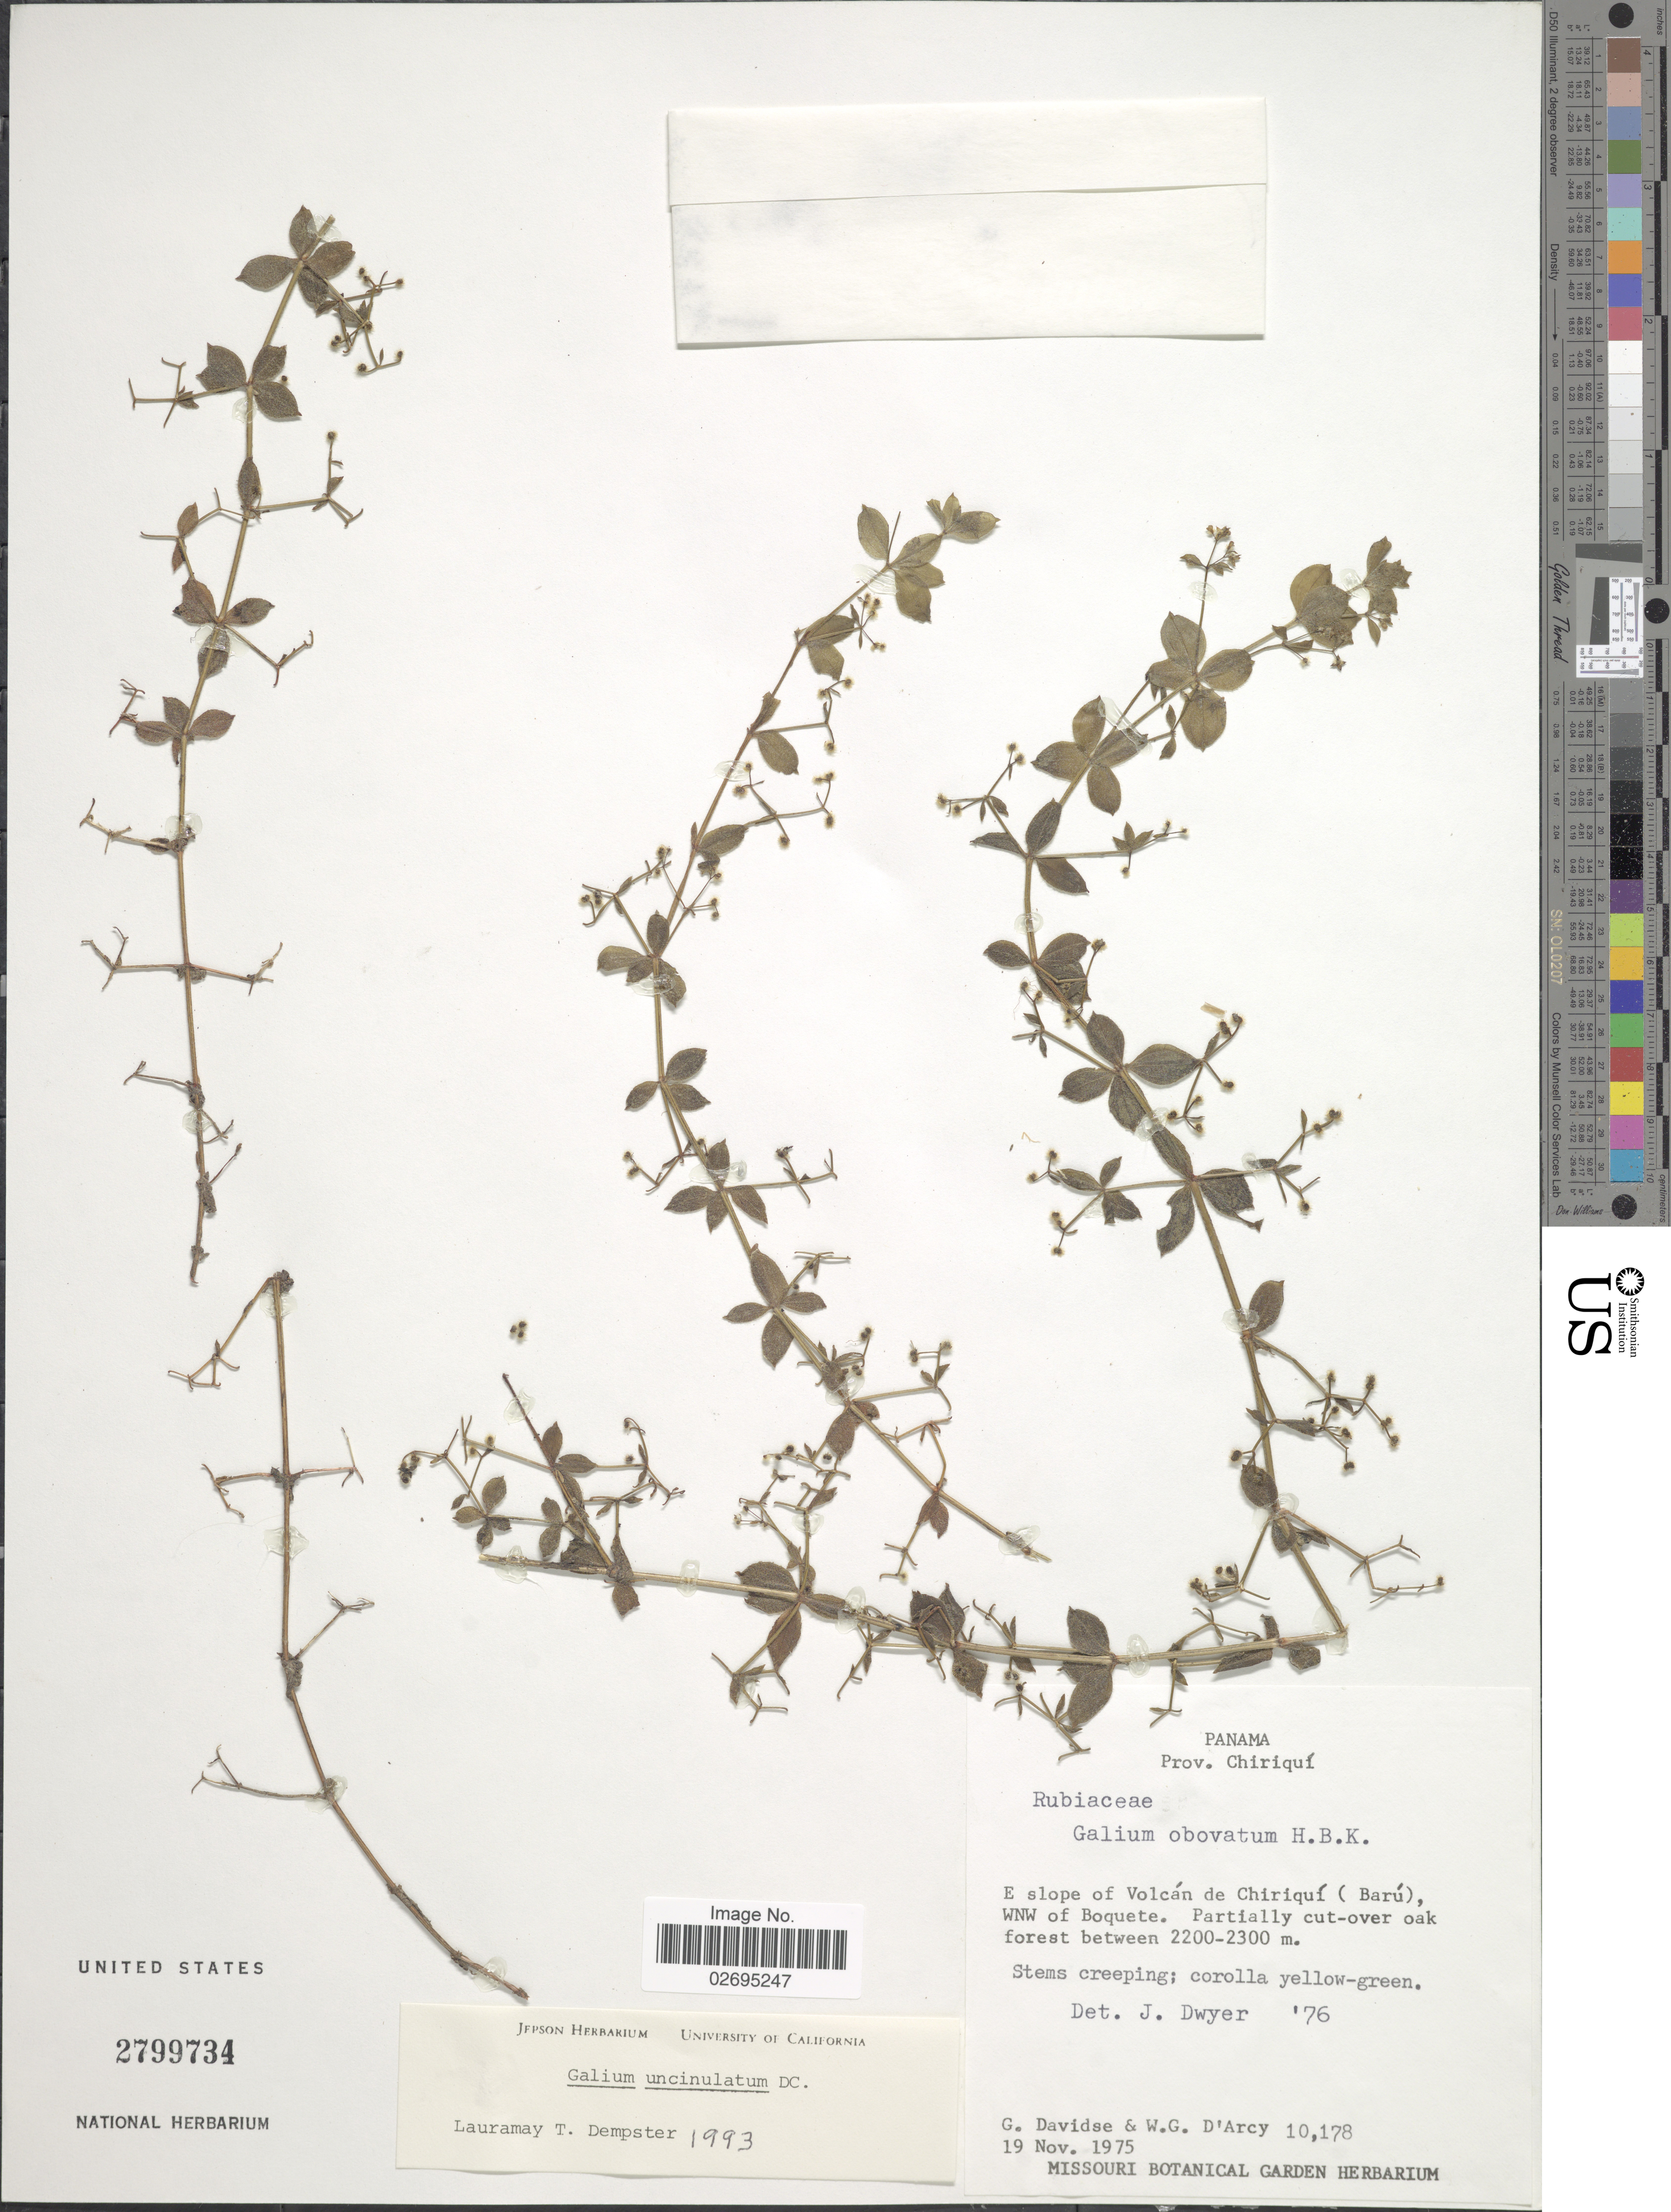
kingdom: Plantae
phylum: Tracheophyta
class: Magnoliopsida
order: Gentianales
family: Rubiaceae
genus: Galium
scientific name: Galium uncinulatum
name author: DC.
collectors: G. Ddavidse & W. G. D'Arcy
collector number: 10178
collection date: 1975-11-19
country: Panama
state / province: Chiriqui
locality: E slope of Volcan de Chiriqui (Baru) WNW of Boquete. Partially cut over oak forest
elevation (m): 2200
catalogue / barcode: US 2799734